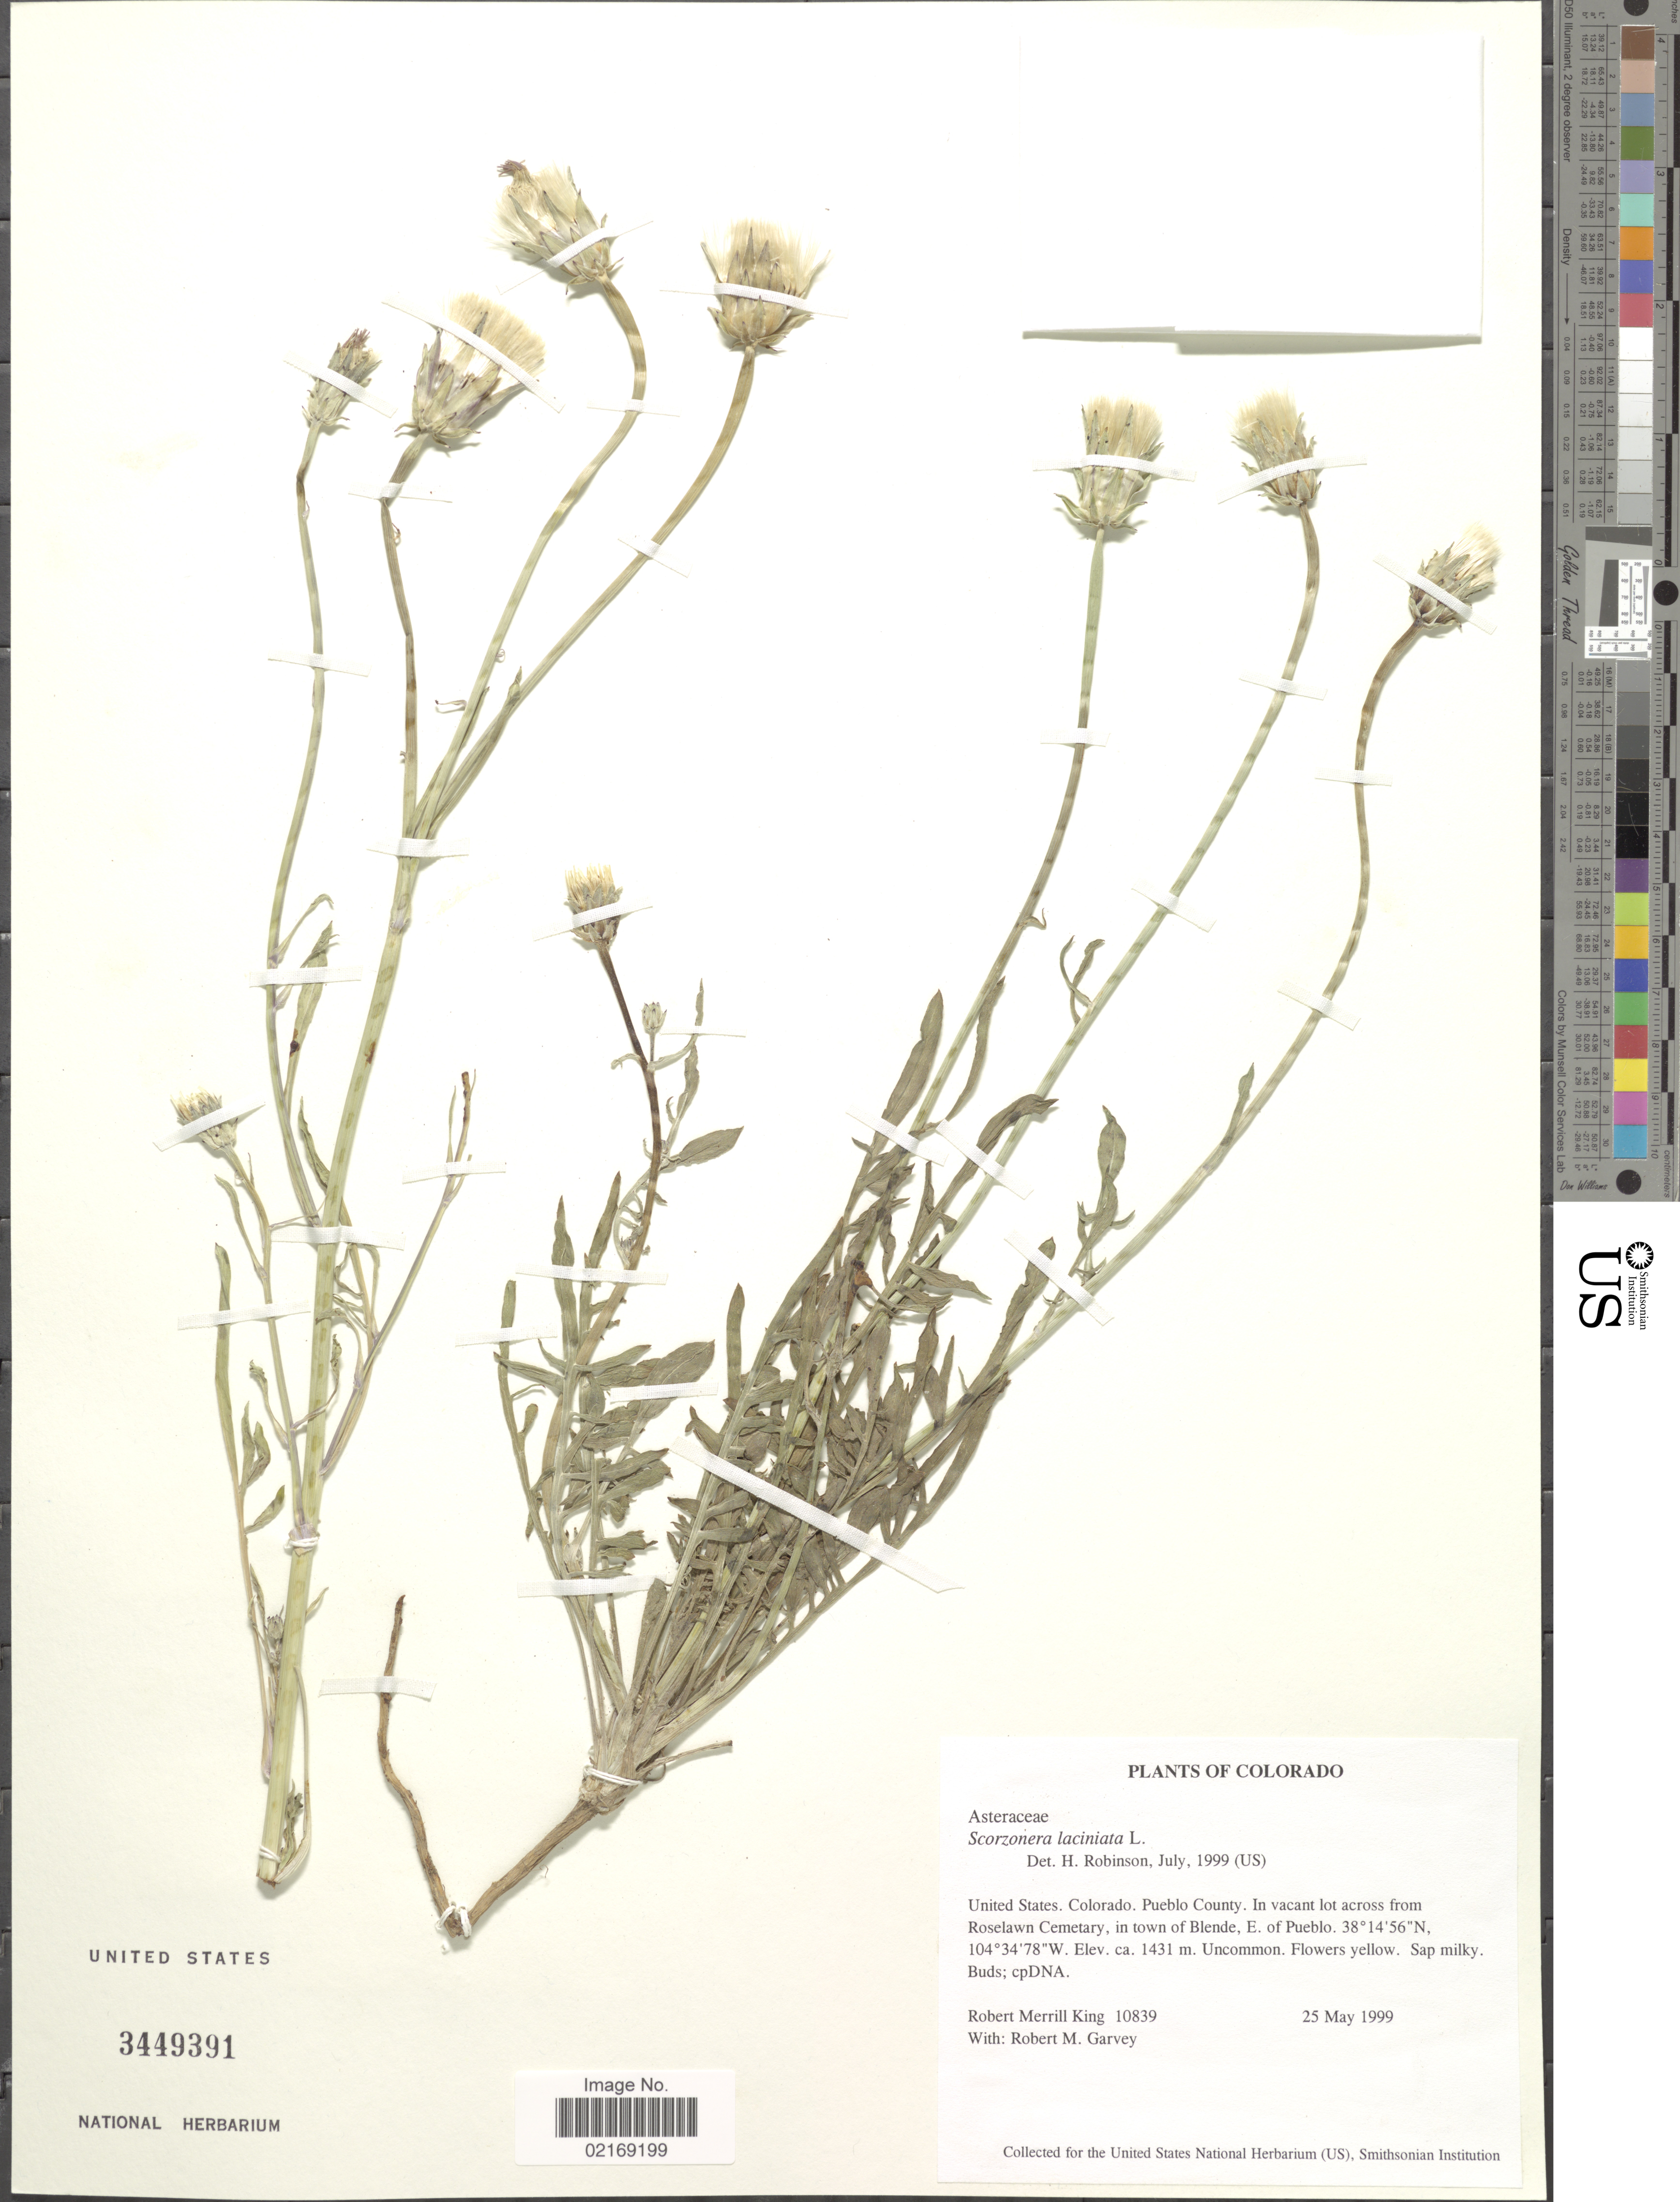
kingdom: Plantae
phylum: Tracheophyta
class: Magnoliopsida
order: Asterales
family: Asteraceae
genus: Scorzonera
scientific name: Scorzonera laciniata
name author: L.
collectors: R. M. King & R. Garvey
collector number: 10839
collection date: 1999-05-25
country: United States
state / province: Colorado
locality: Pueblo County, in vacant lot across from Roselawn Cemetary, in town of Blende, E. of Pueblo.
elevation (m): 1431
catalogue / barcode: US 3449391